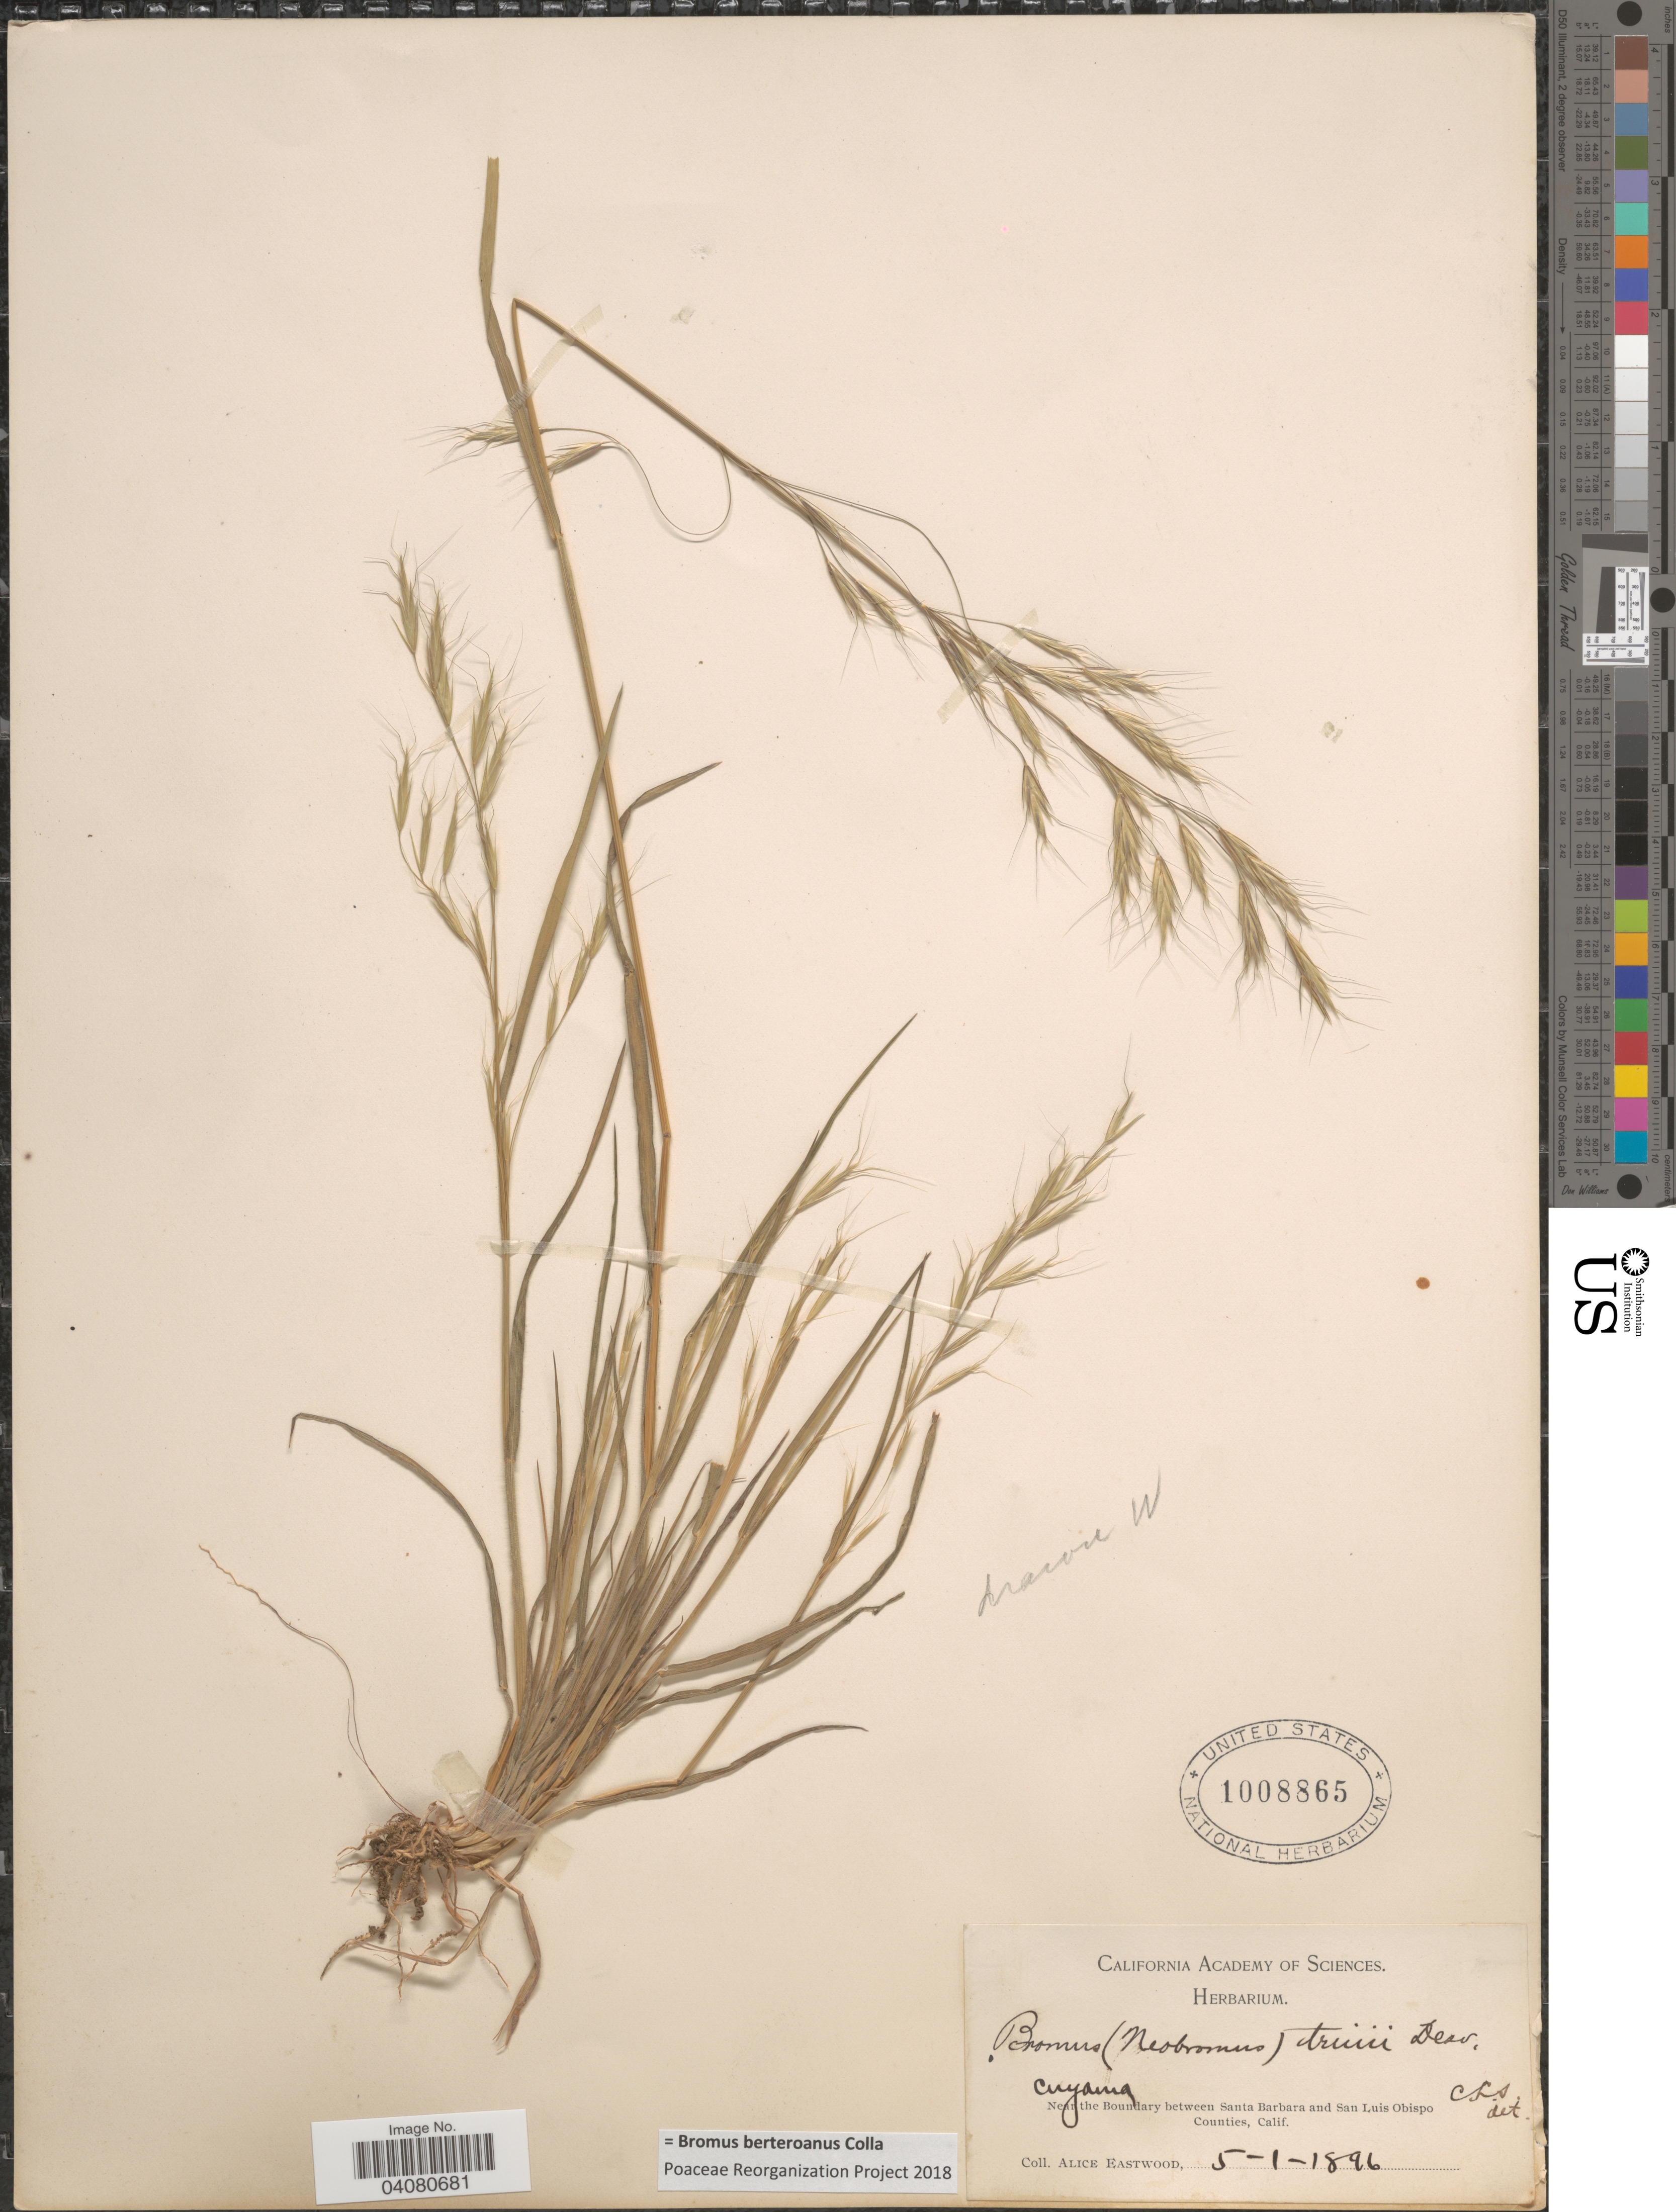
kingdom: Plantae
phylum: Tracheophyta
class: Liliopsida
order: Poales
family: Poaceae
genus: Bromus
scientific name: Bromus berteroanus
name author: Colla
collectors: A. Eastwood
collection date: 1896-05-01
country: United States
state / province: California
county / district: Santa Barbara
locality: Cuyama. Near the Boundary between Santa Barbara and San Luis Obispo Counties.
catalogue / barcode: US 1008865